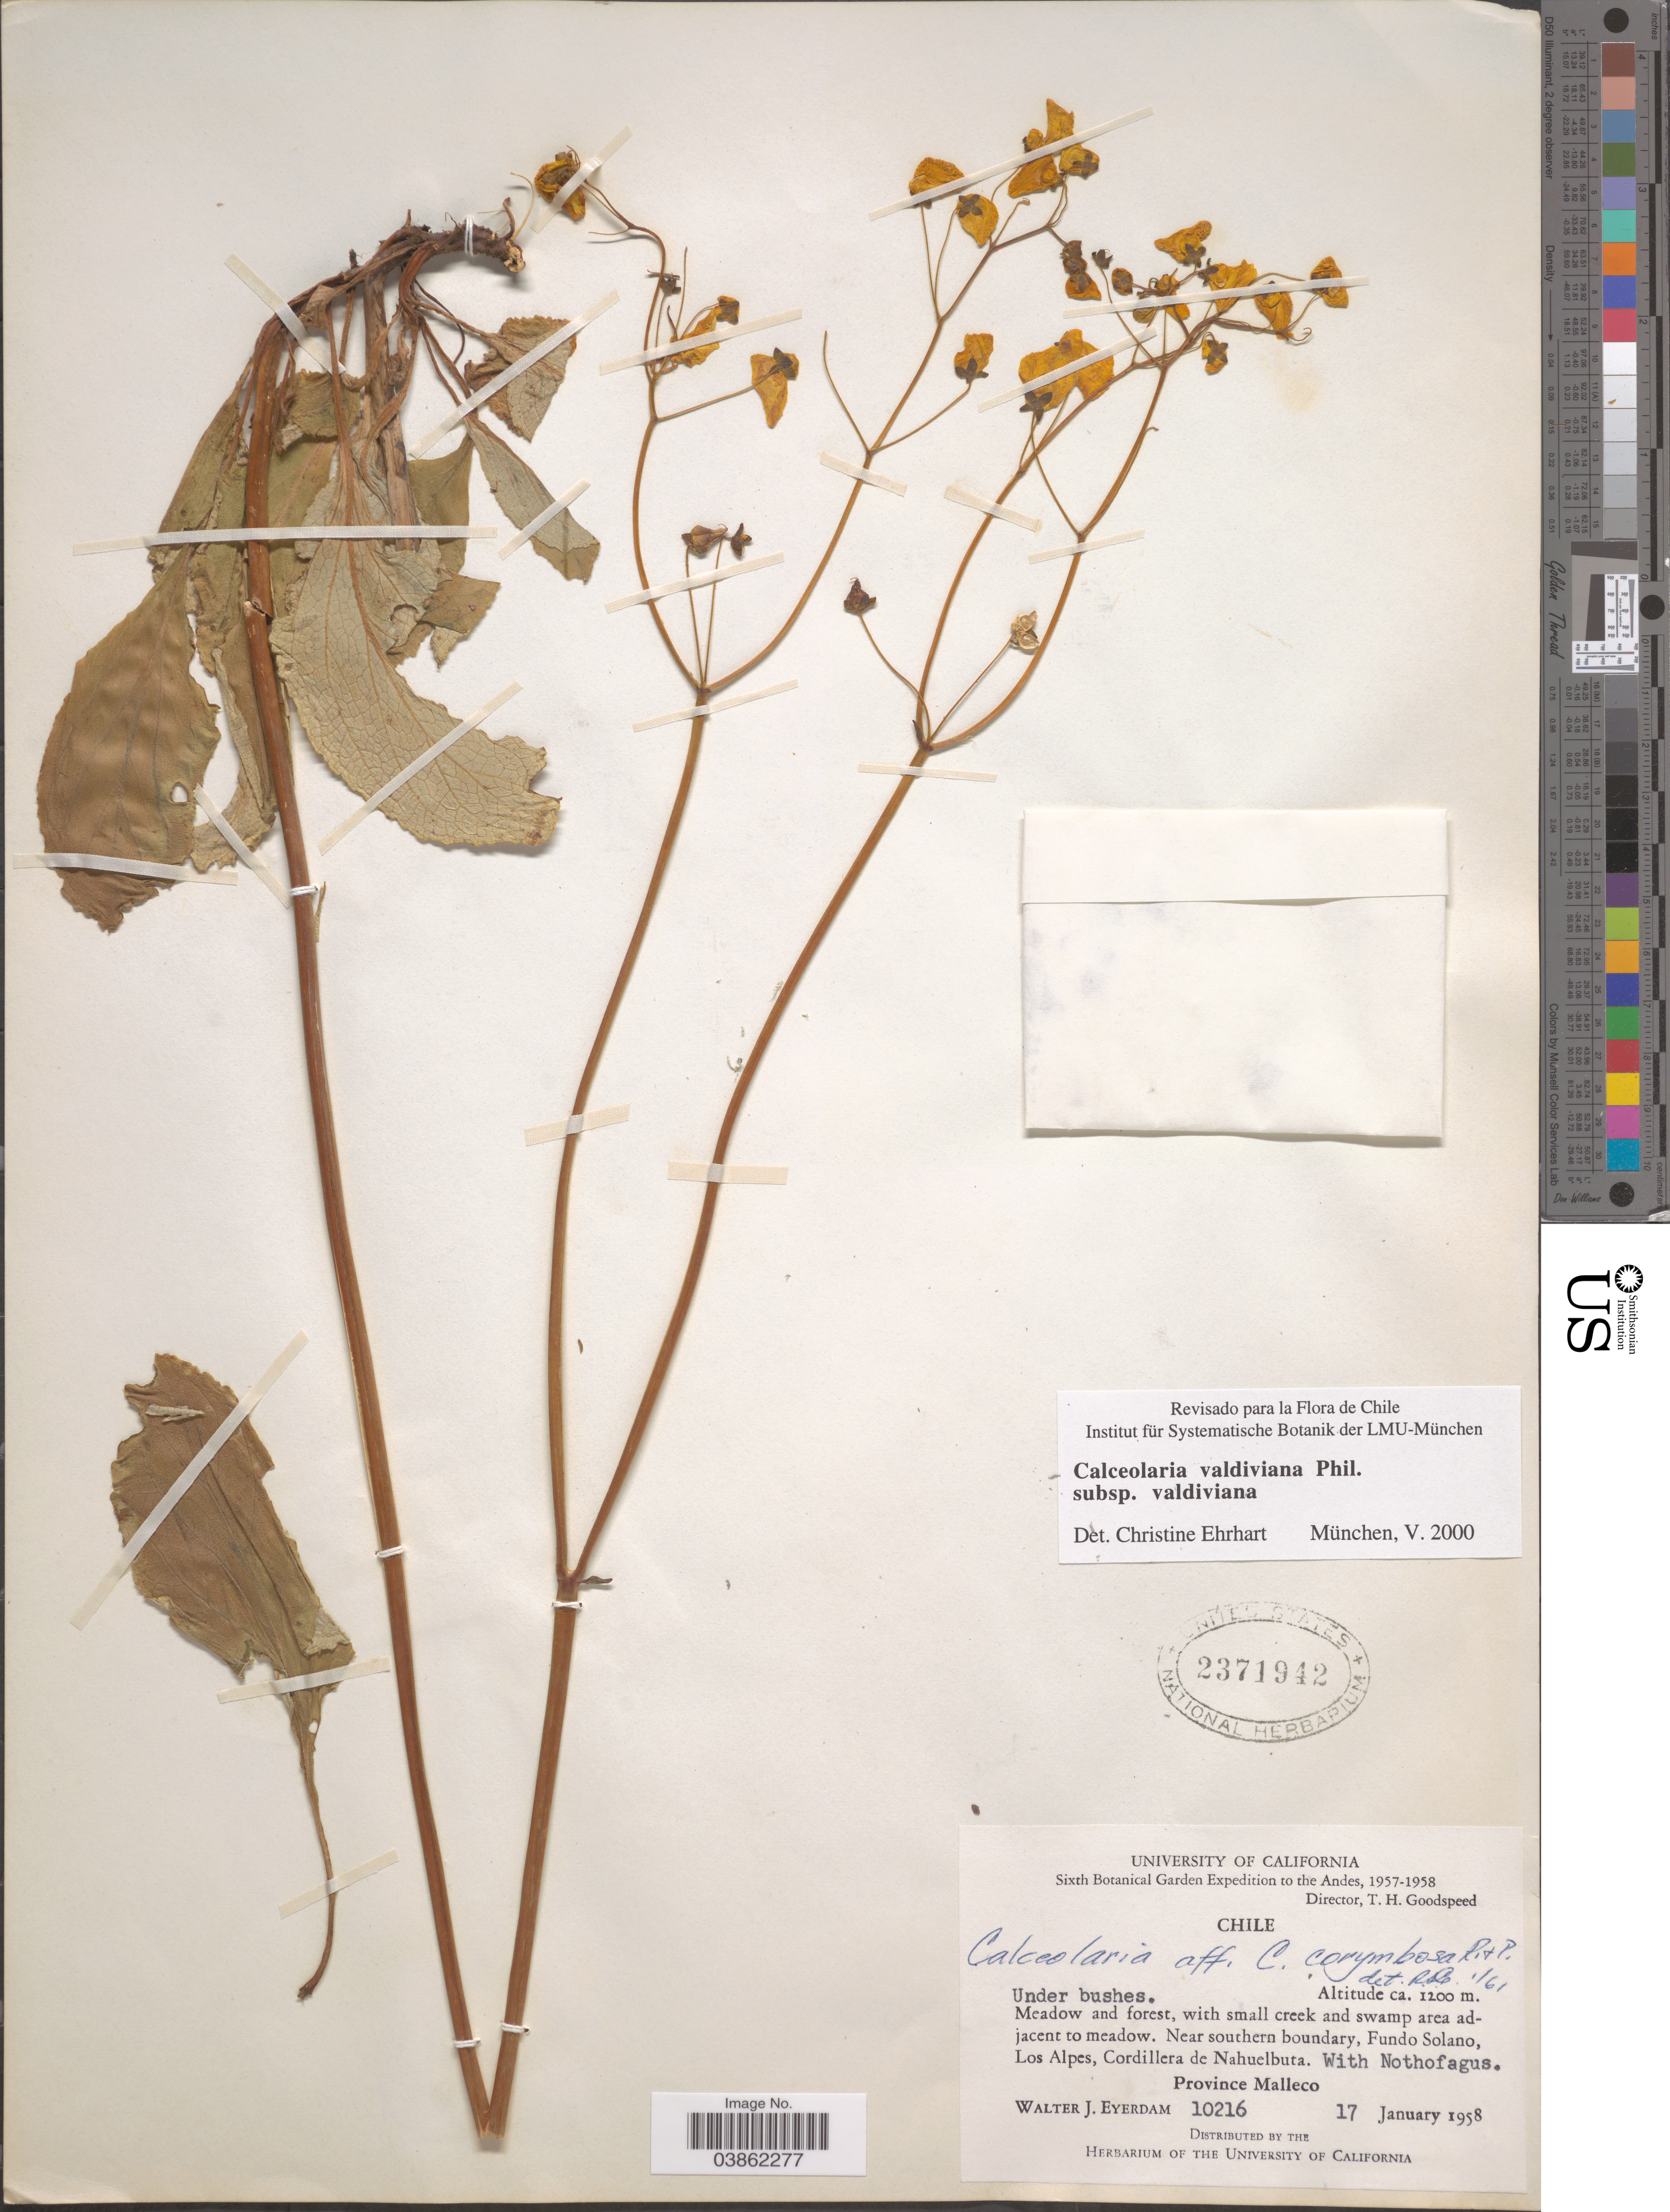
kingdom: Plantae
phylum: Tracheophyta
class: Magnoliopsida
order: Lamiales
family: Calceolariaceae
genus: Calceolaria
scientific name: Calceolaria valdiviana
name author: Phil.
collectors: W. J. Eyerdam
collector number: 10216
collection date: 1958-01-17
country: Chile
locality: The Andes. Near southern boundary, Fundo Solano, Los Alpes, Cordillera de Nahuelbuta. Province Malleco.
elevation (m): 1200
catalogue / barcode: US 2371942